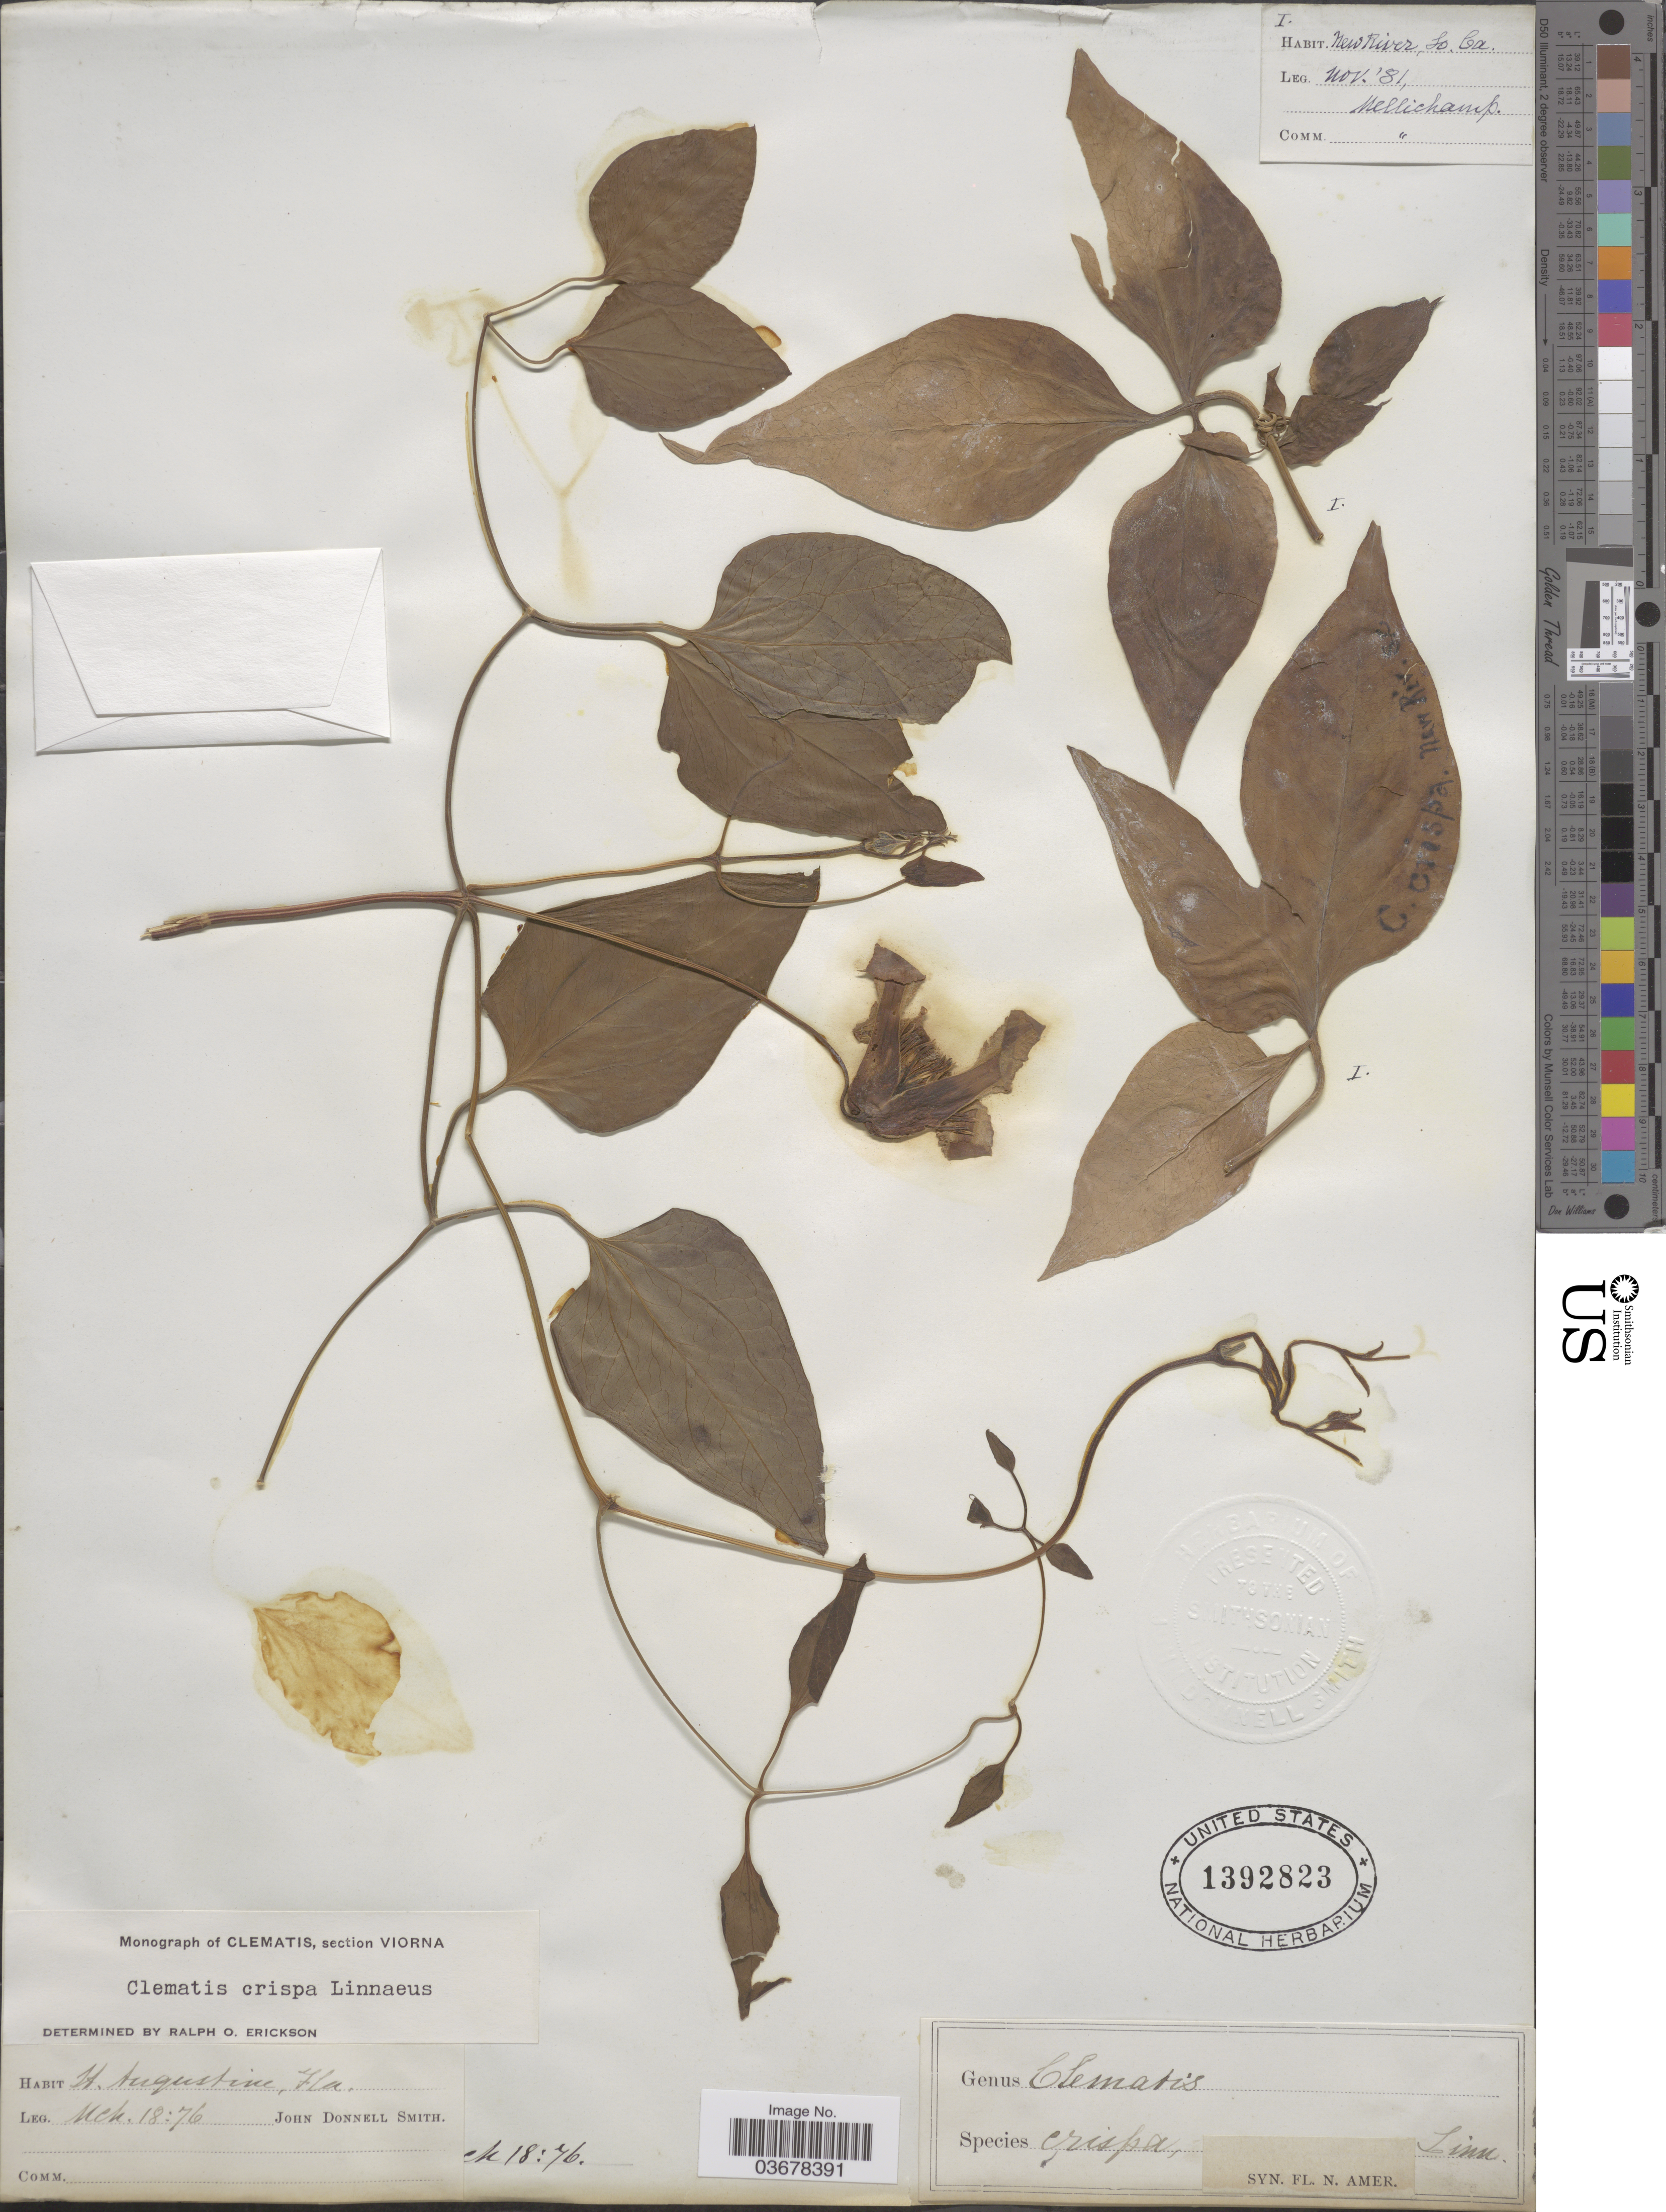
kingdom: Plantae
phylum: Tracheophyta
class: Magnoliopsida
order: Ranunculales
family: Ranunculaceae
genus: Clematis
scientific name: Clematis viorna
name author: L.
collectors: J. Donnell Smith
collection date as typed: Transcribed d/m/y: 18/3/76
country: United States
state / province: Florida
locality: St. Augustine.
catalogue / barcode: US 1392823